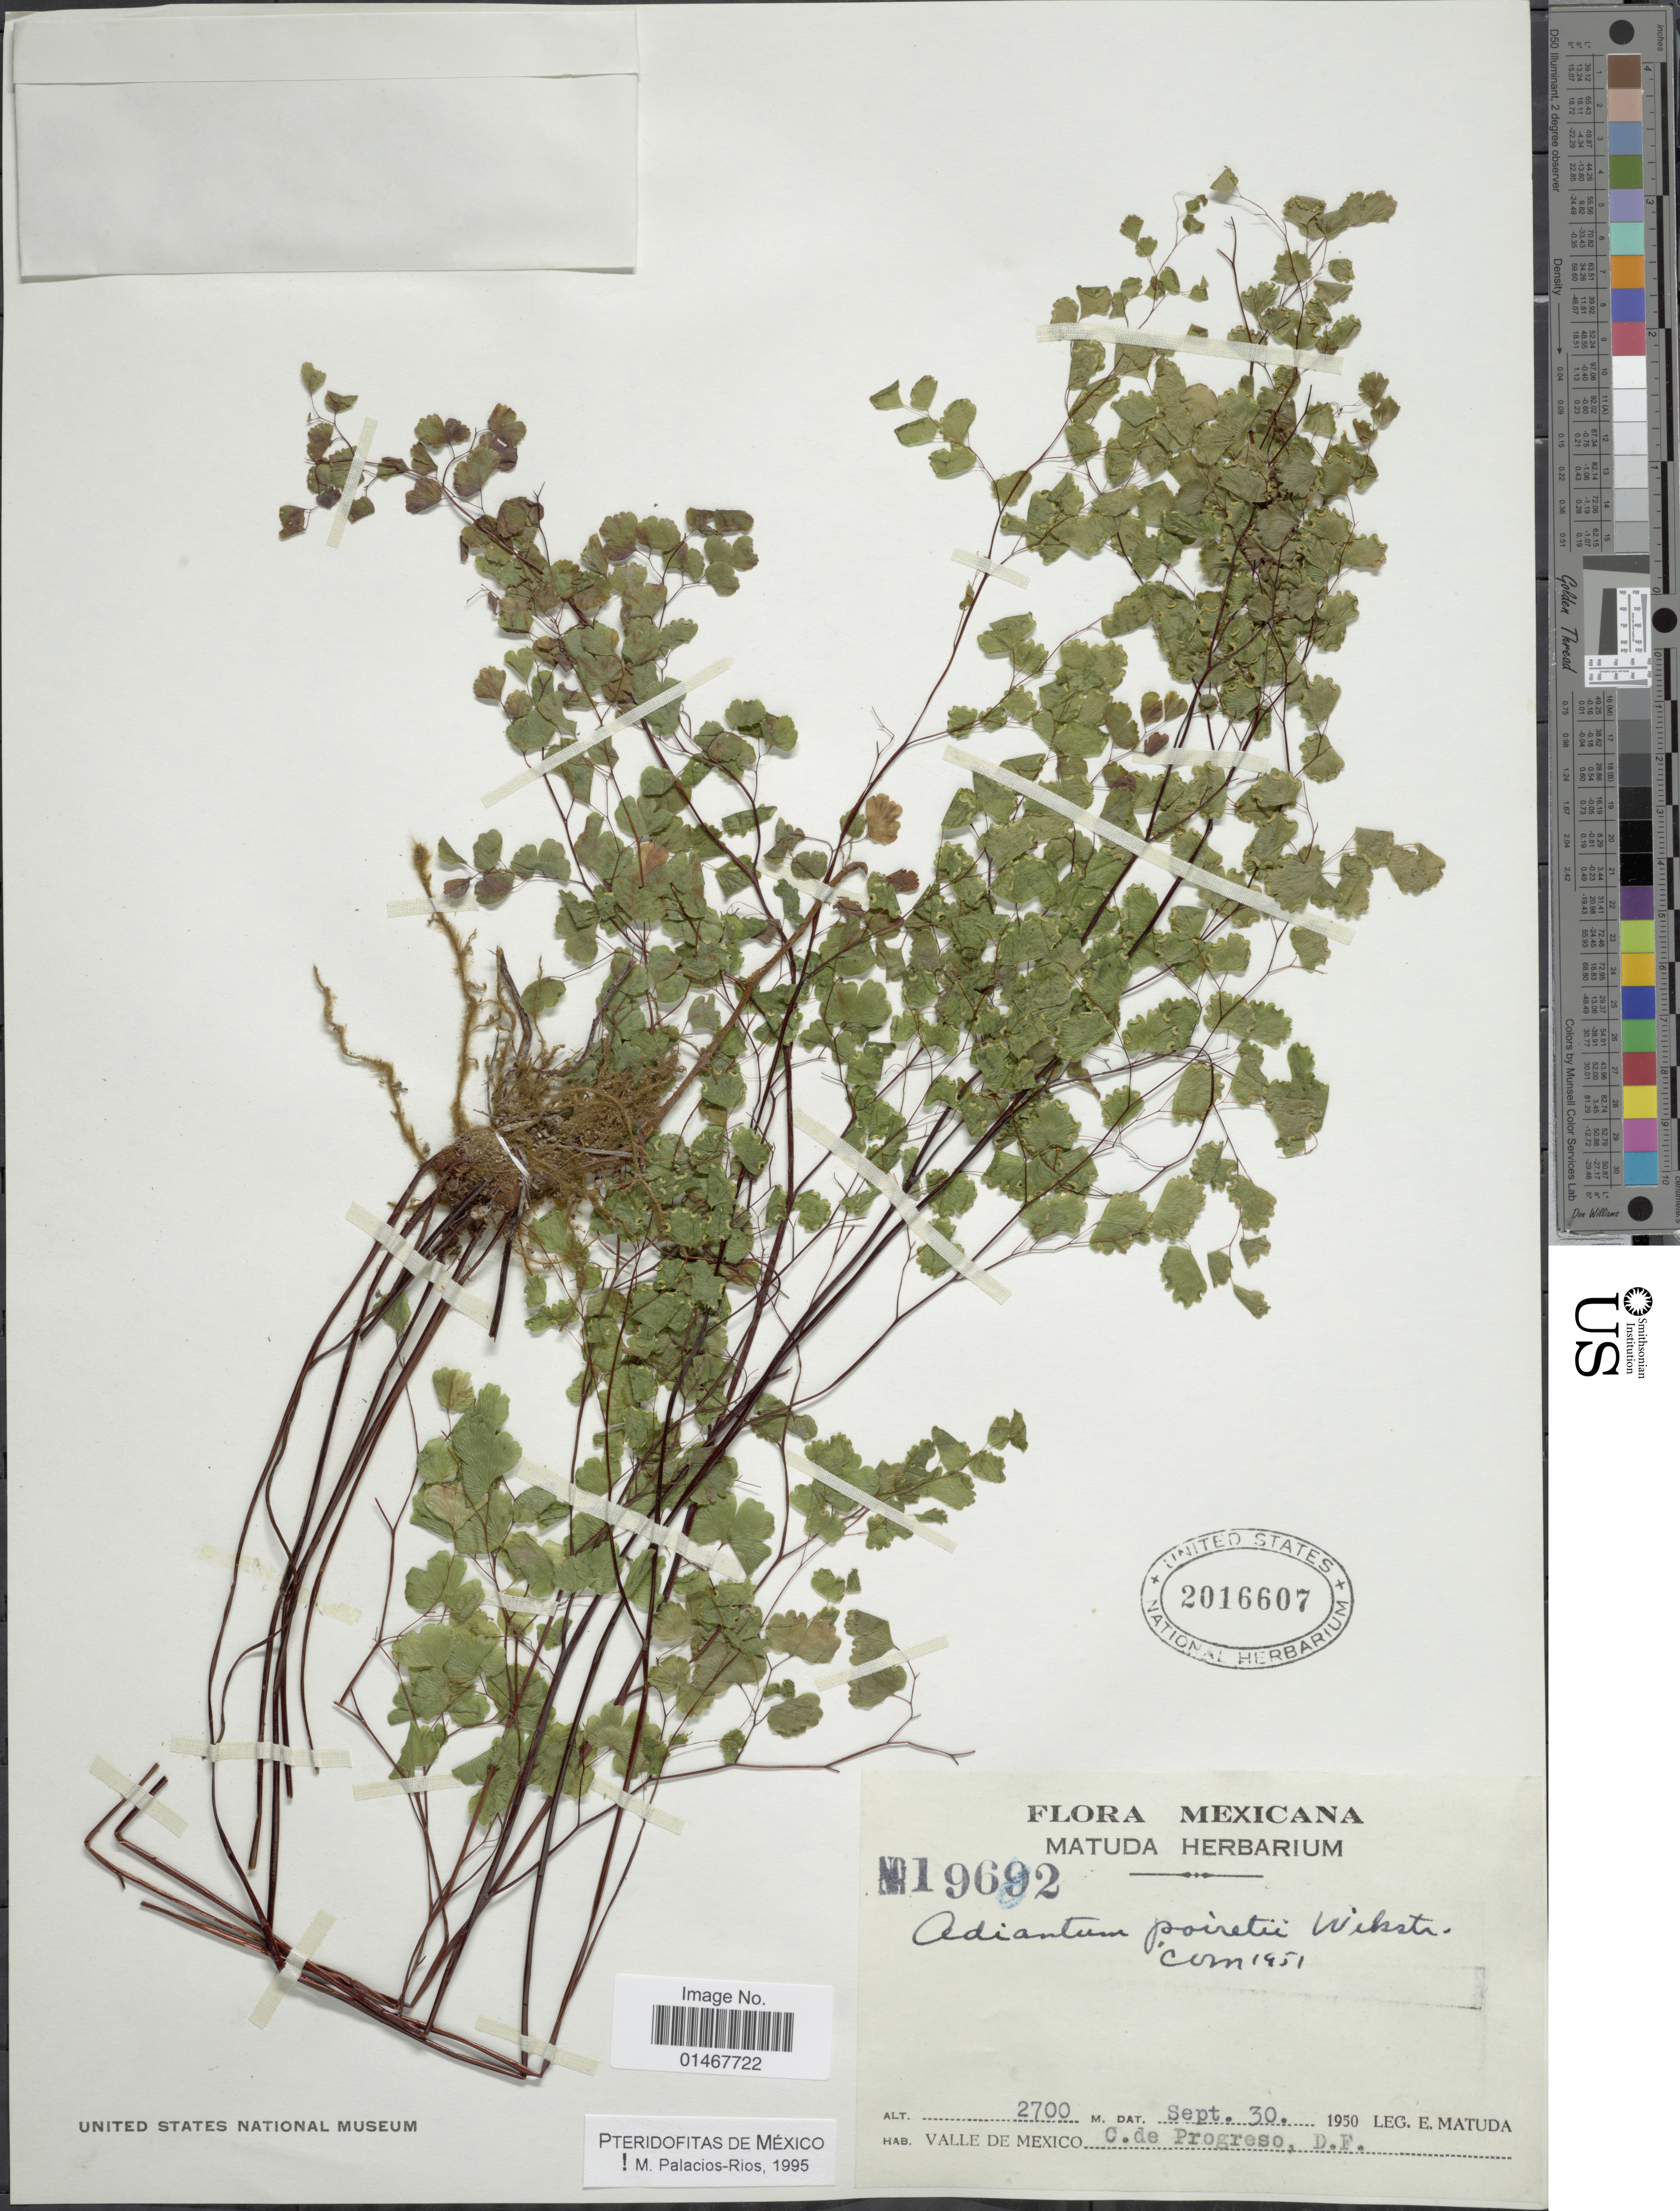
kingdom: Plantae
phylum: Tracheophyta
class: Polypodiopsida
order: Polypodiales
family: Pteridaceae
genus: Adiantum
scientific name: Adiantum poiretii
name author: Wikstr.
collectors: E. Matuda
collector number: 19692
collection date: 1950-09-30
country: Mexico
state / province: Distrito Federal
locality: Valle de Mexico C de Progreso, D.F.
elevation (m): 2700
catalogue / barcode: US 2016607